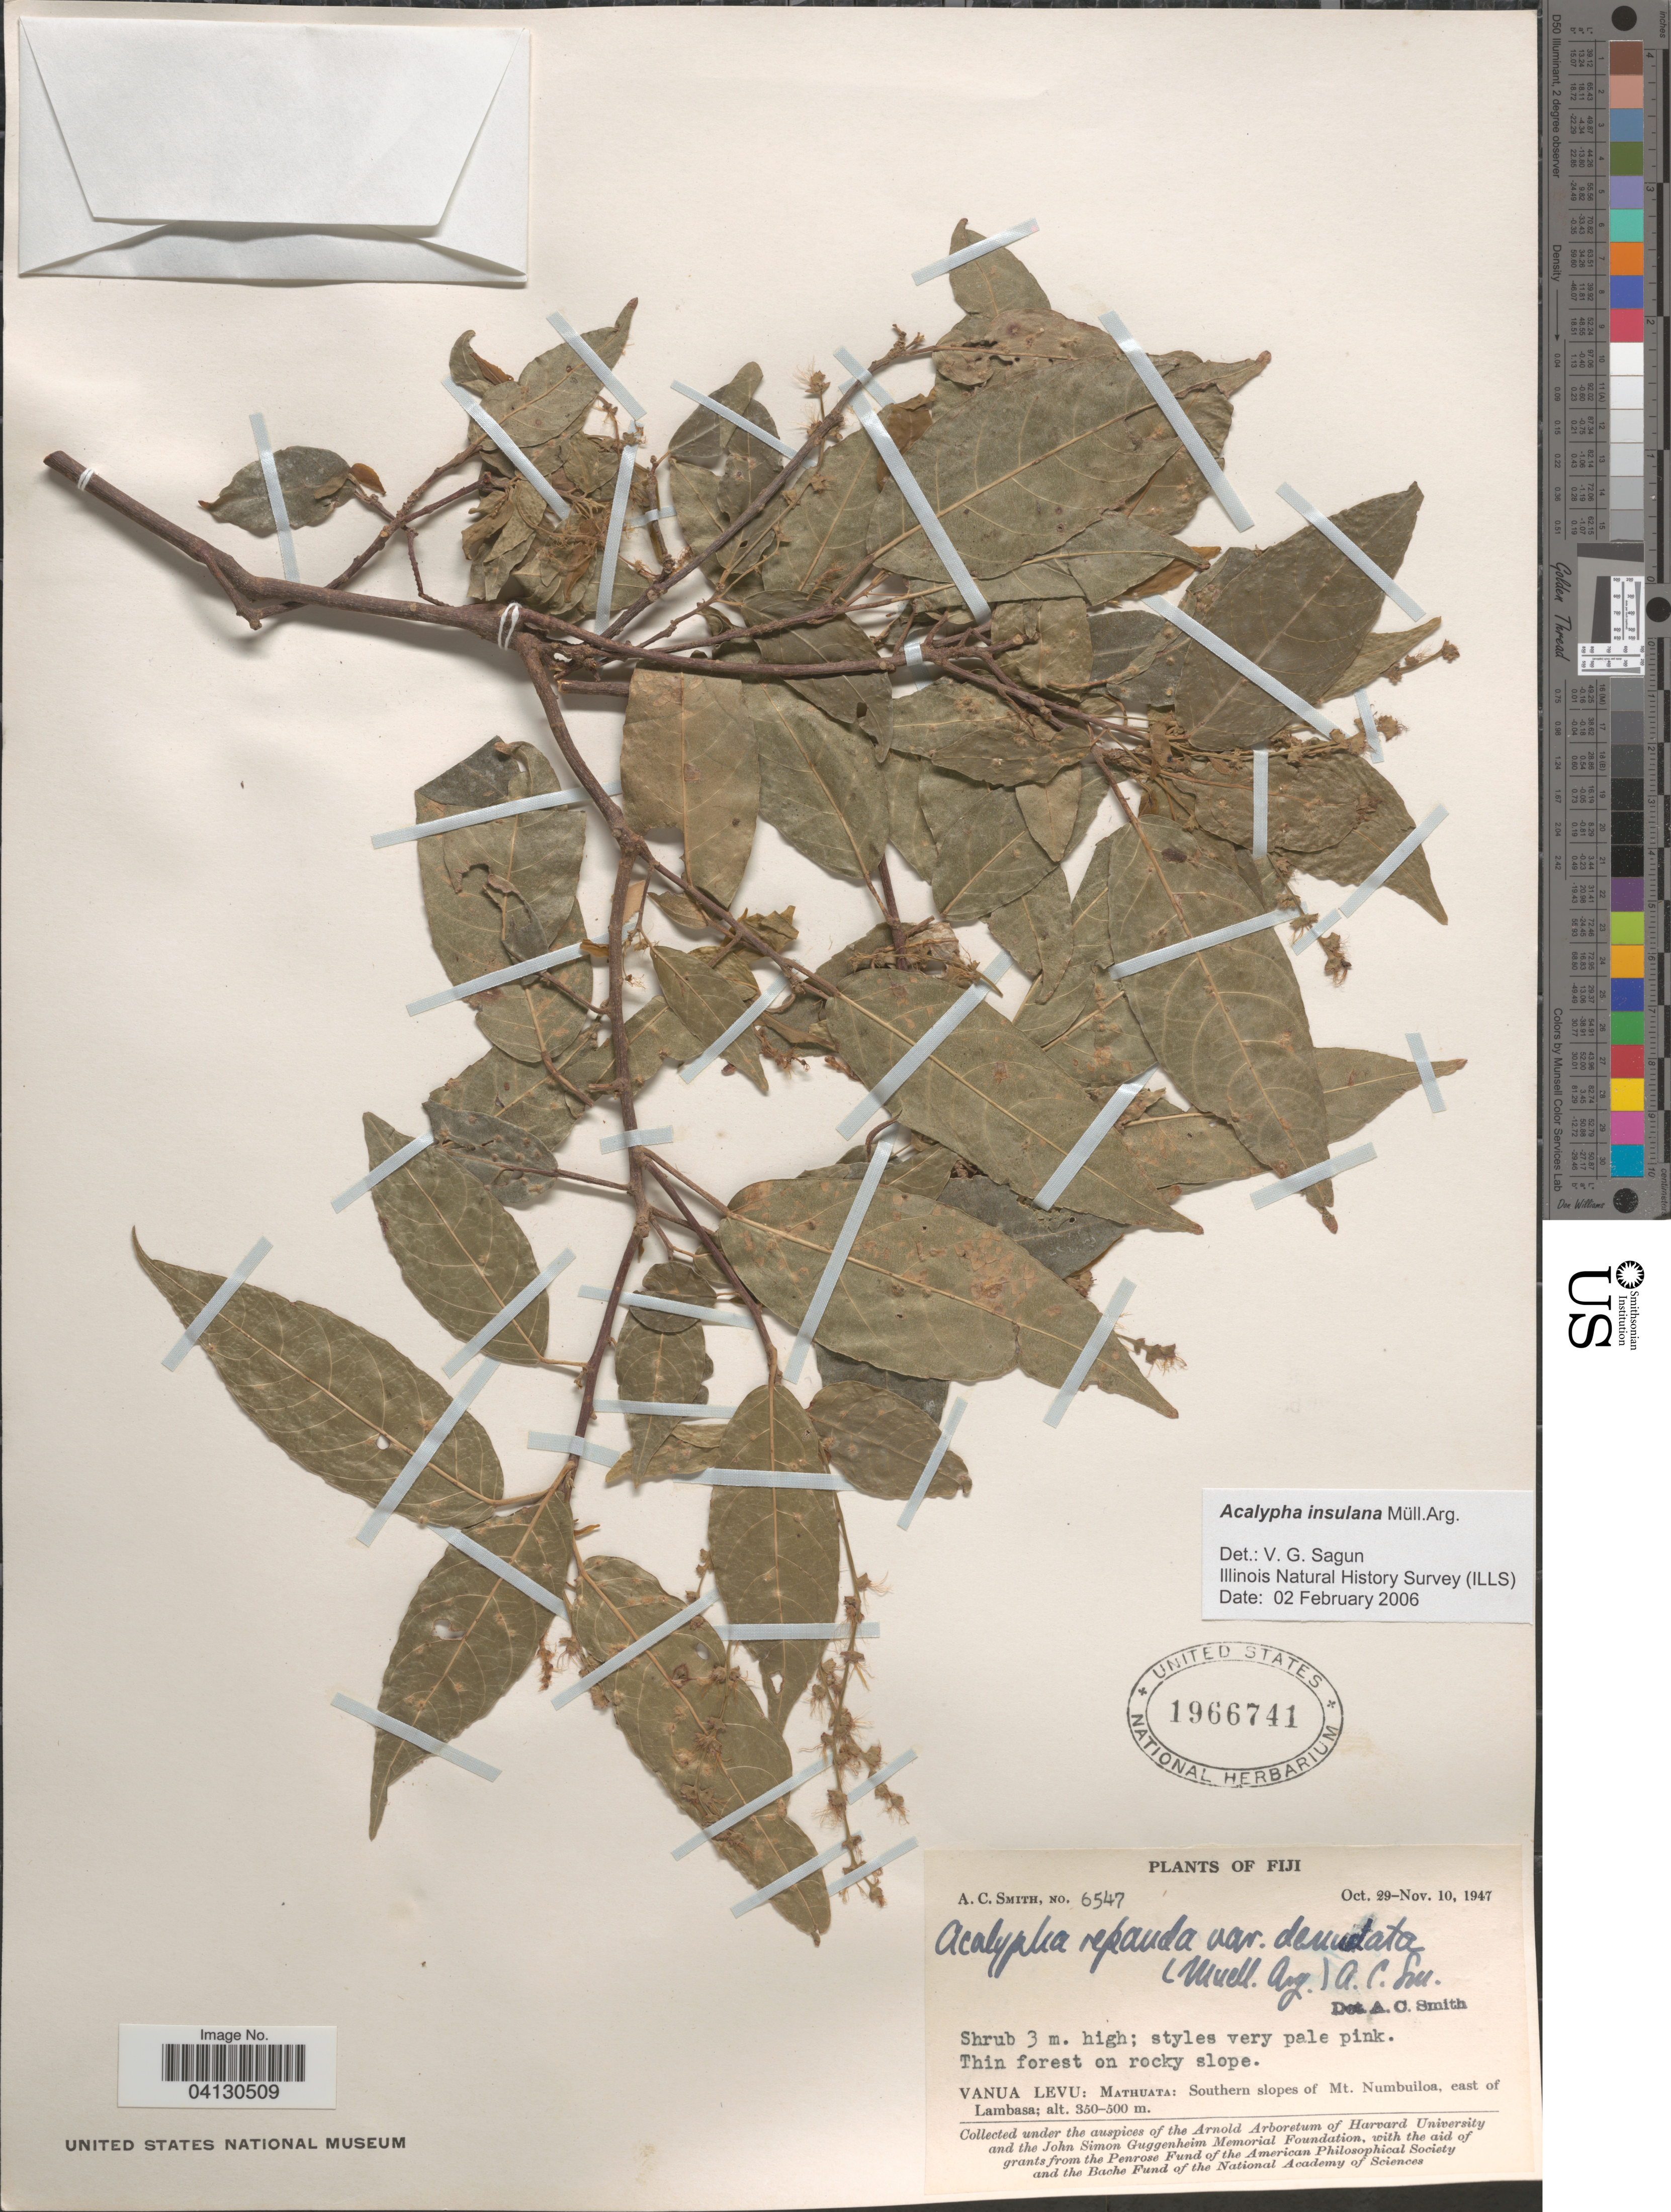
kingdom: Plantae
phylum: Tracheophyta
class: Magnoliopsida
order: Malpighiales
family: Euphorbiaceae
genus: Acalypha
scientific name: Acalypha insulana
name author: Müll. Arg.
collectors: A. C. Smith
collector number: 6547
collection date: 1947-10-29/1947-11-10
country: Fiji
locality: Vanua Levu: Mathuata: Southern slopes of Mt. Numbuiloa, east of Lambasa.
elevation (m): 350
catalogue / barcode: US 1966741